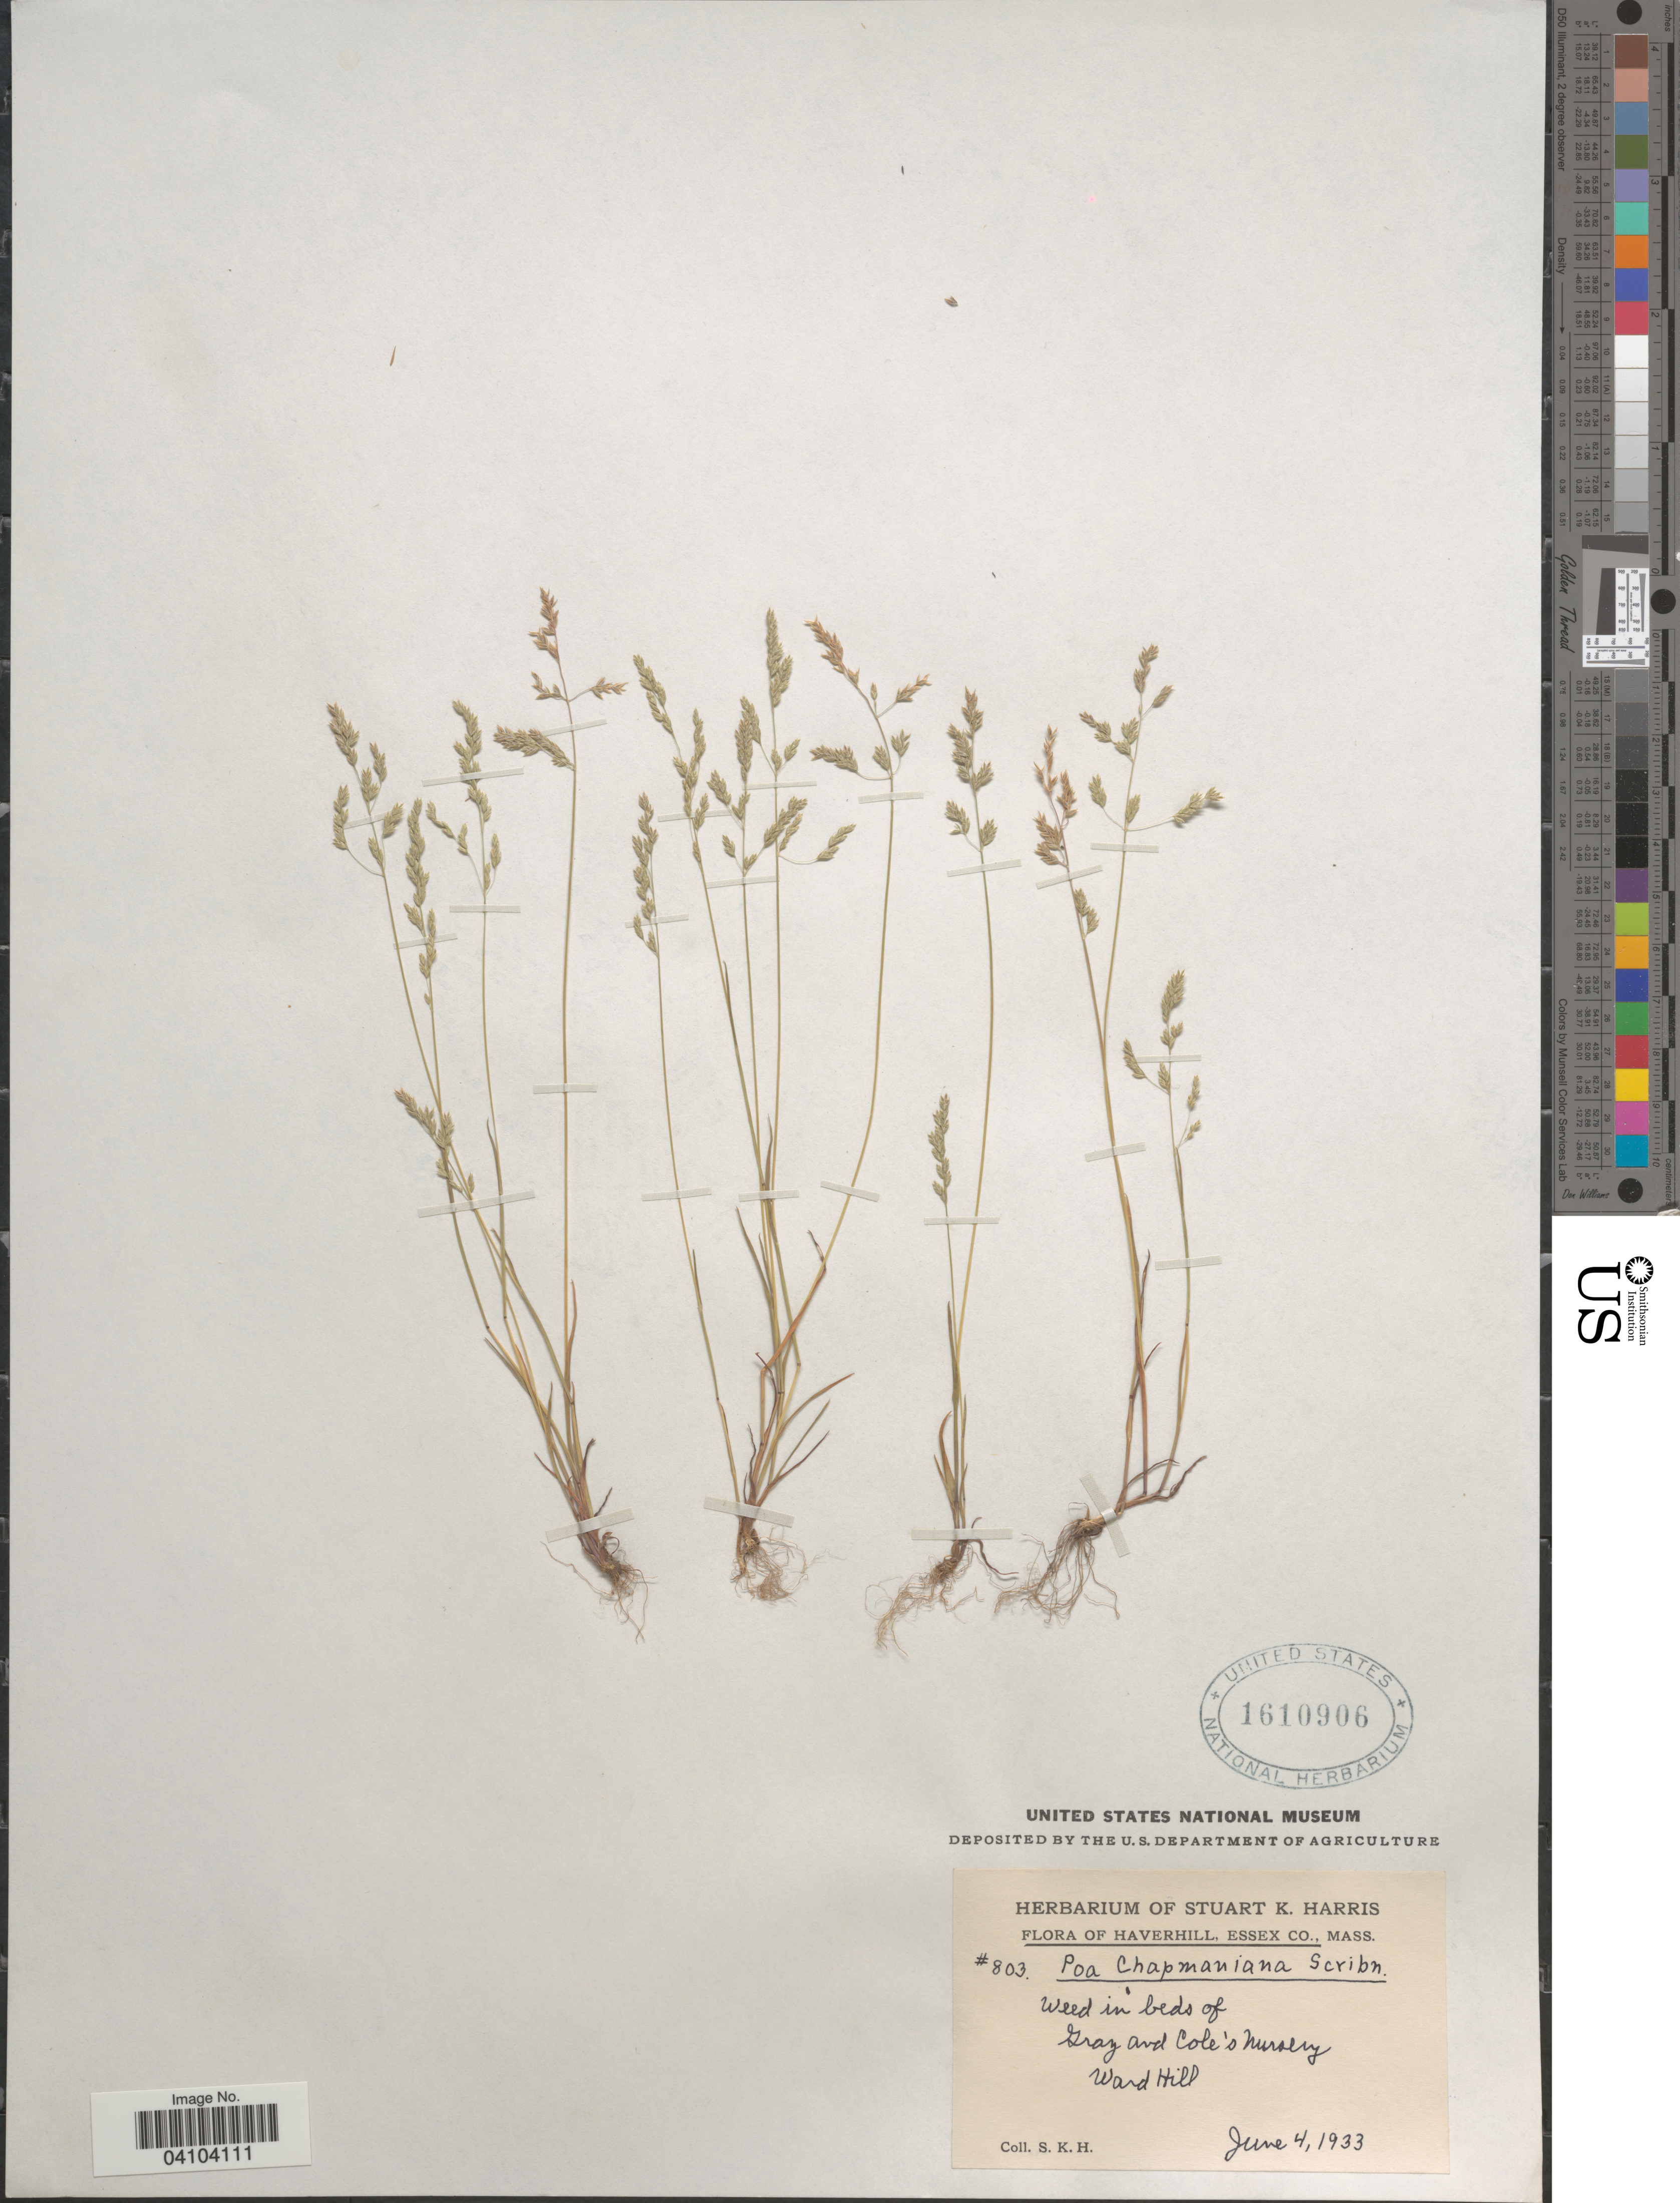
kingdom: Plantae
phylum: Tracheophyta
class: Liliopsida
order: Poales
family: Poaceae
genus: Poa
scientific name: Poa chapmaniana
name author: Scribn.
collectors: S. K. Harris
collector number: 803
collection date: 1933-06-04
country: United States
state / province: Massachusetts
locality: Haverhill, Essex Co. Gray and Cole's Nursery. Ward Hill.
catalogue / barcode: US 1610906